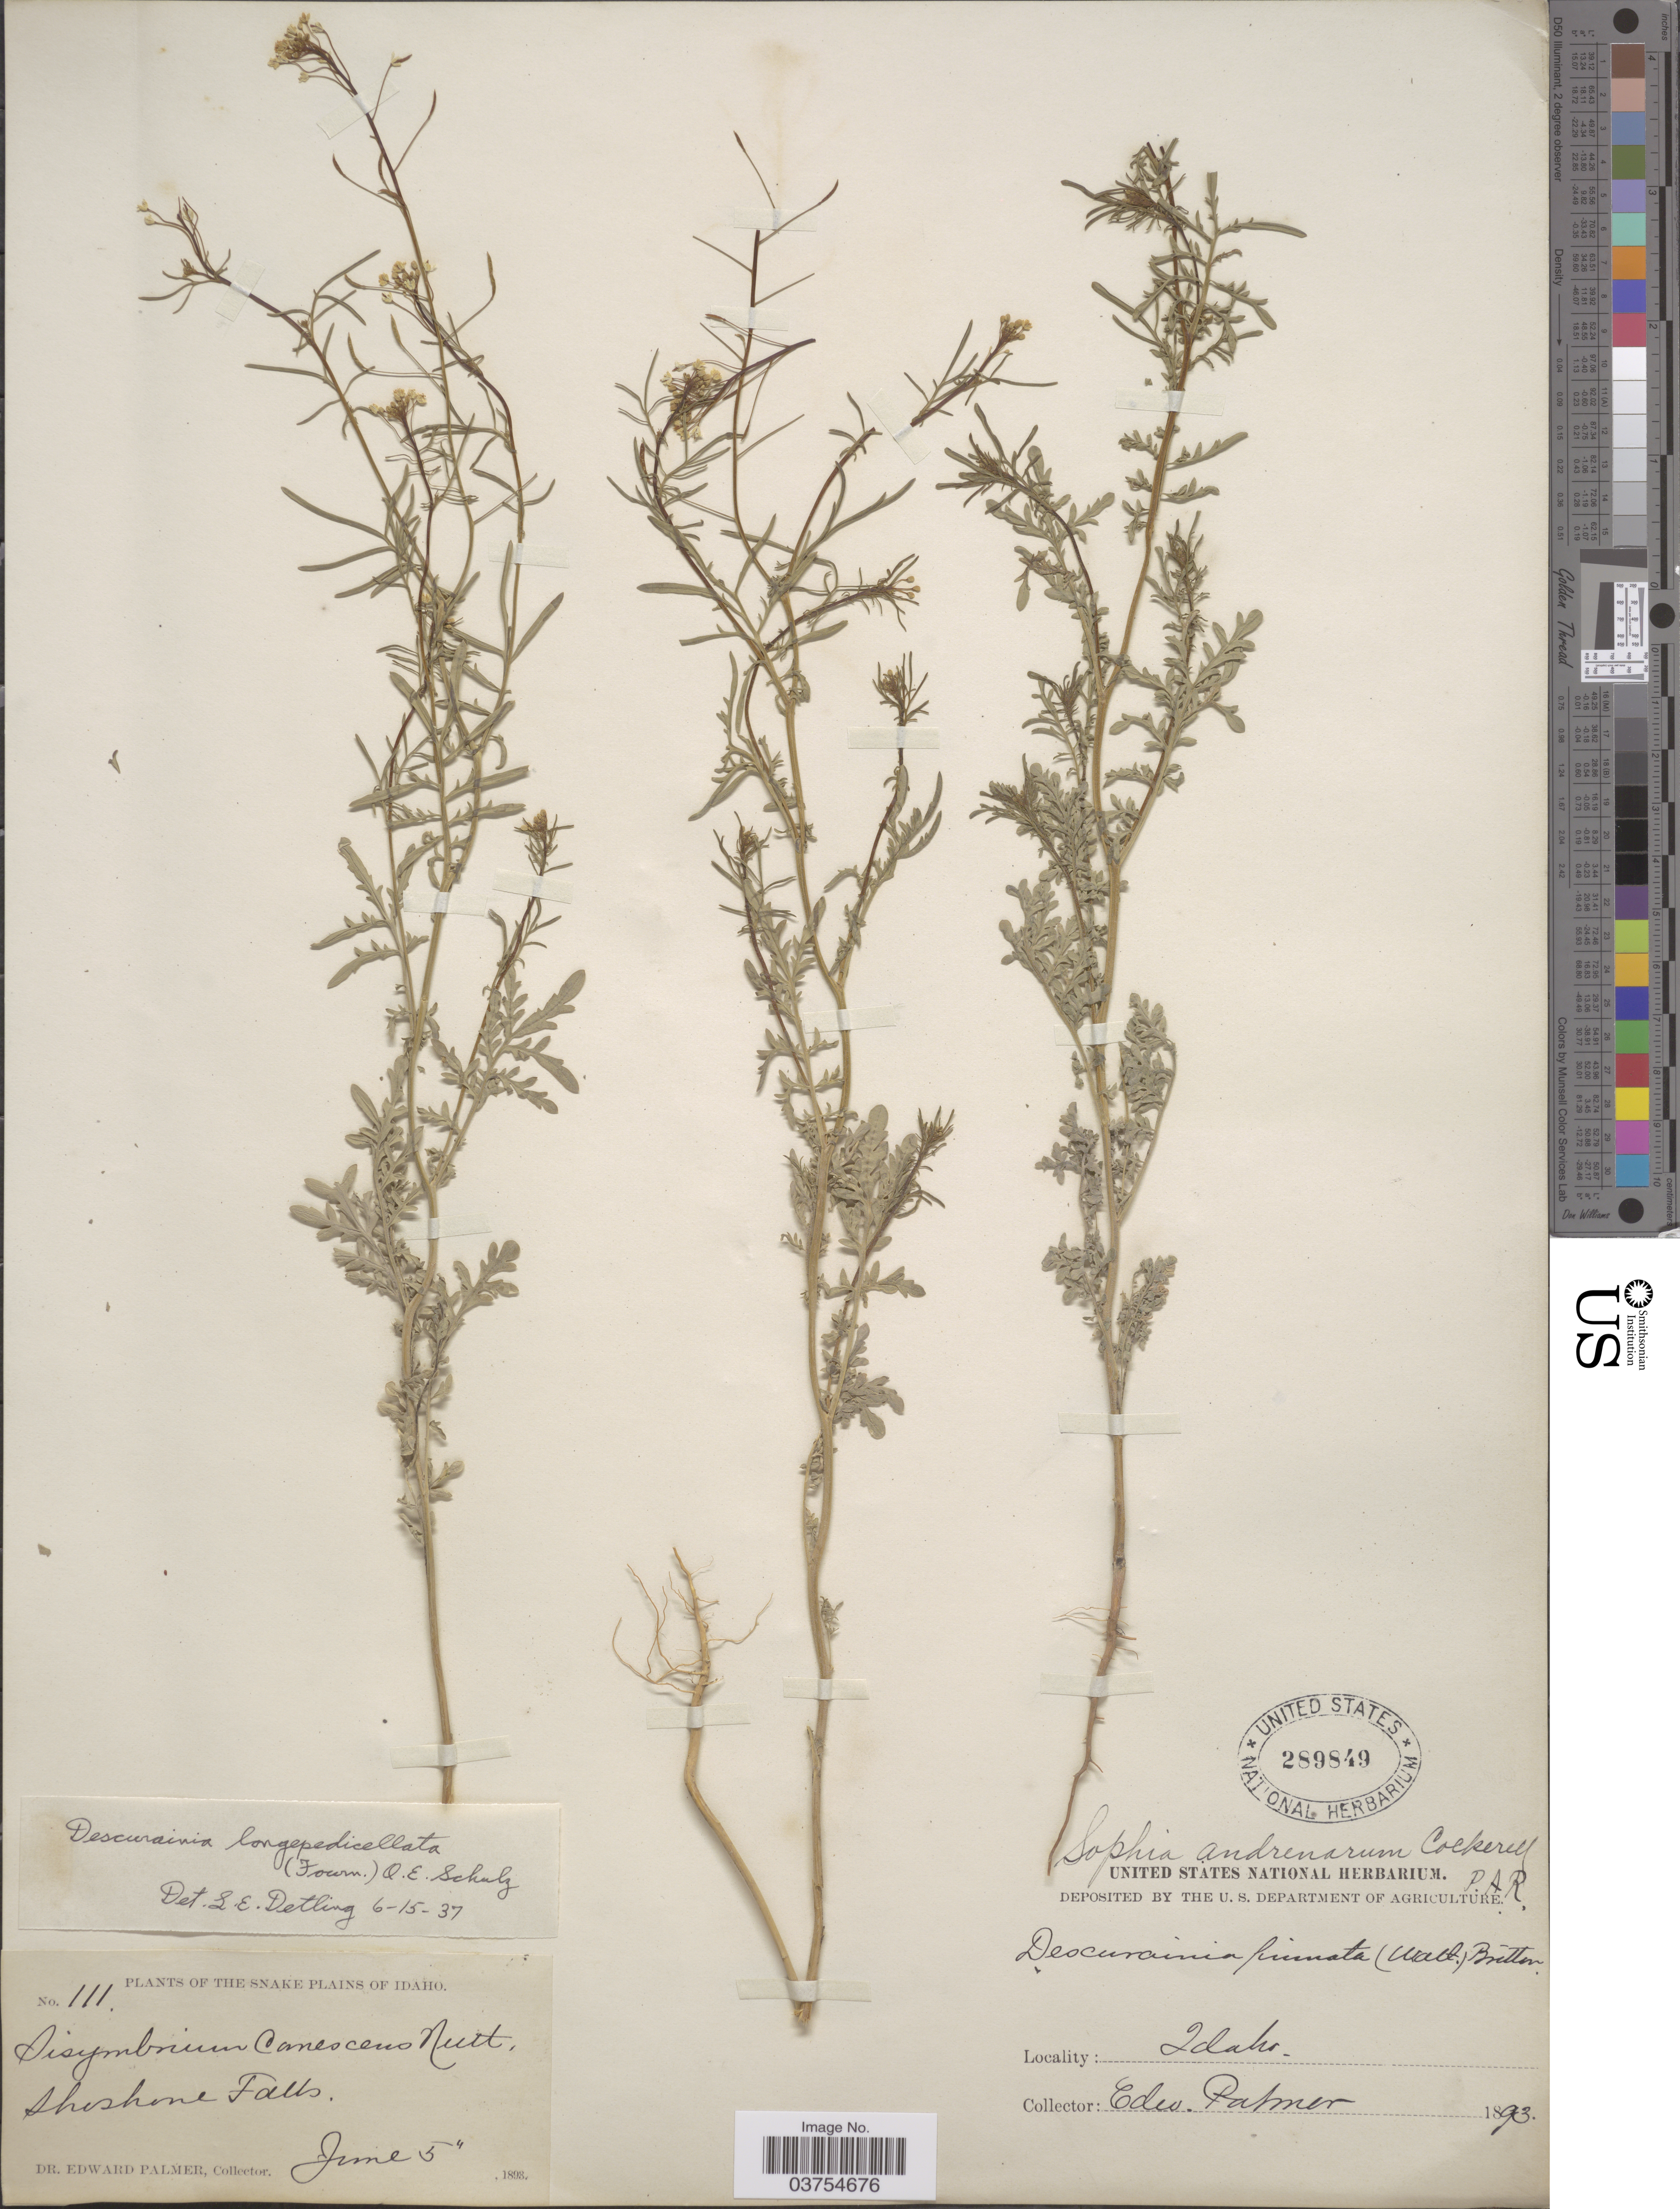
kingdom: Plantae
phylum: Tracheophyta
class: Magnoliopsida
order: Brassicales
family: Brassicaceae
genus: Descurainia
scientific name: Descurainia pinnata subsp. filipes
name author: (A. Gray) Detling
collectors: E. Palmer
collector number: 111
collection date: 1893-06-05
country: United States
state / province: Idaho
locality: The Snake Plains of Idaho. Shoshone Falls.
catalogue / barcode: US 289849